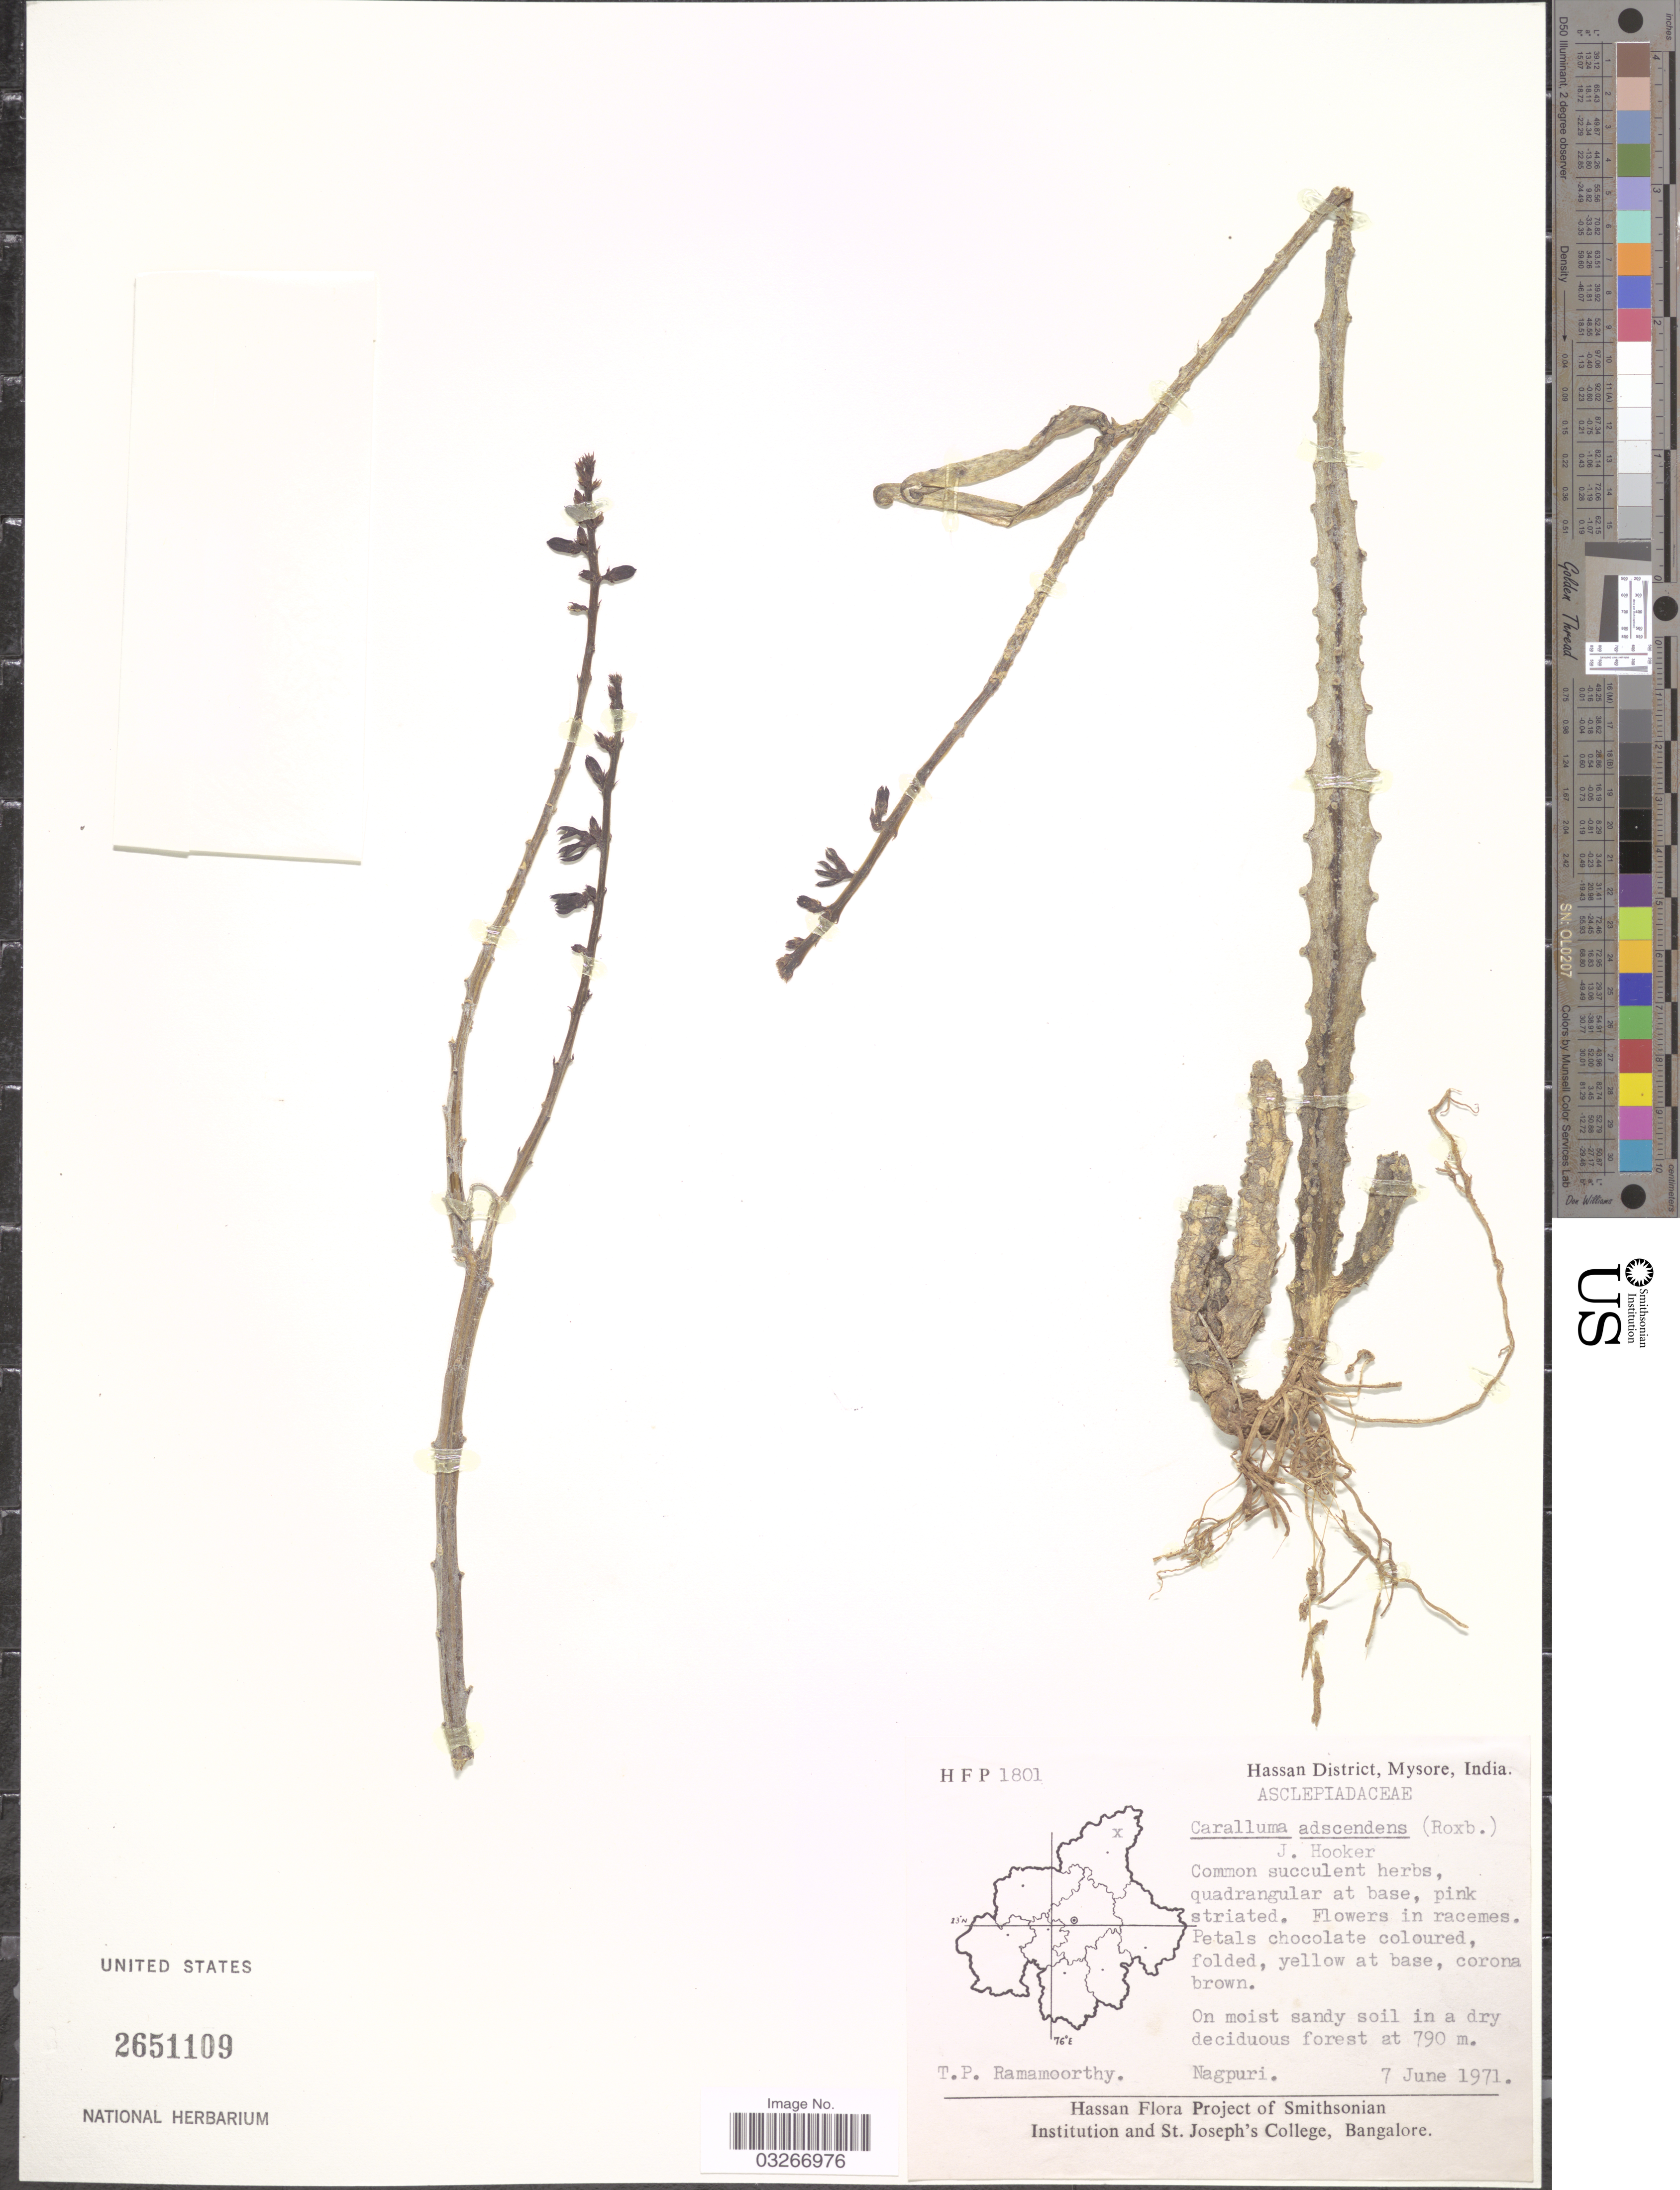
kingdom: Plantae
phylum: Tracheophyta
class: Magnoliopsida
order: Gentianales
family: Apocynaceae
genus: Caralluma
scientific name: Caralluma adscendens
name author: (Roxb.) Haw.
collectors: T. P. Ramamoorthy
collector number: HFP1801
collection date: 1971-06-07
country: India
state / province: Karnataka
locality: Hassan District, Mysore. Nagpuri.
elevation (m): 790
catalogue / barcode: US 2651109